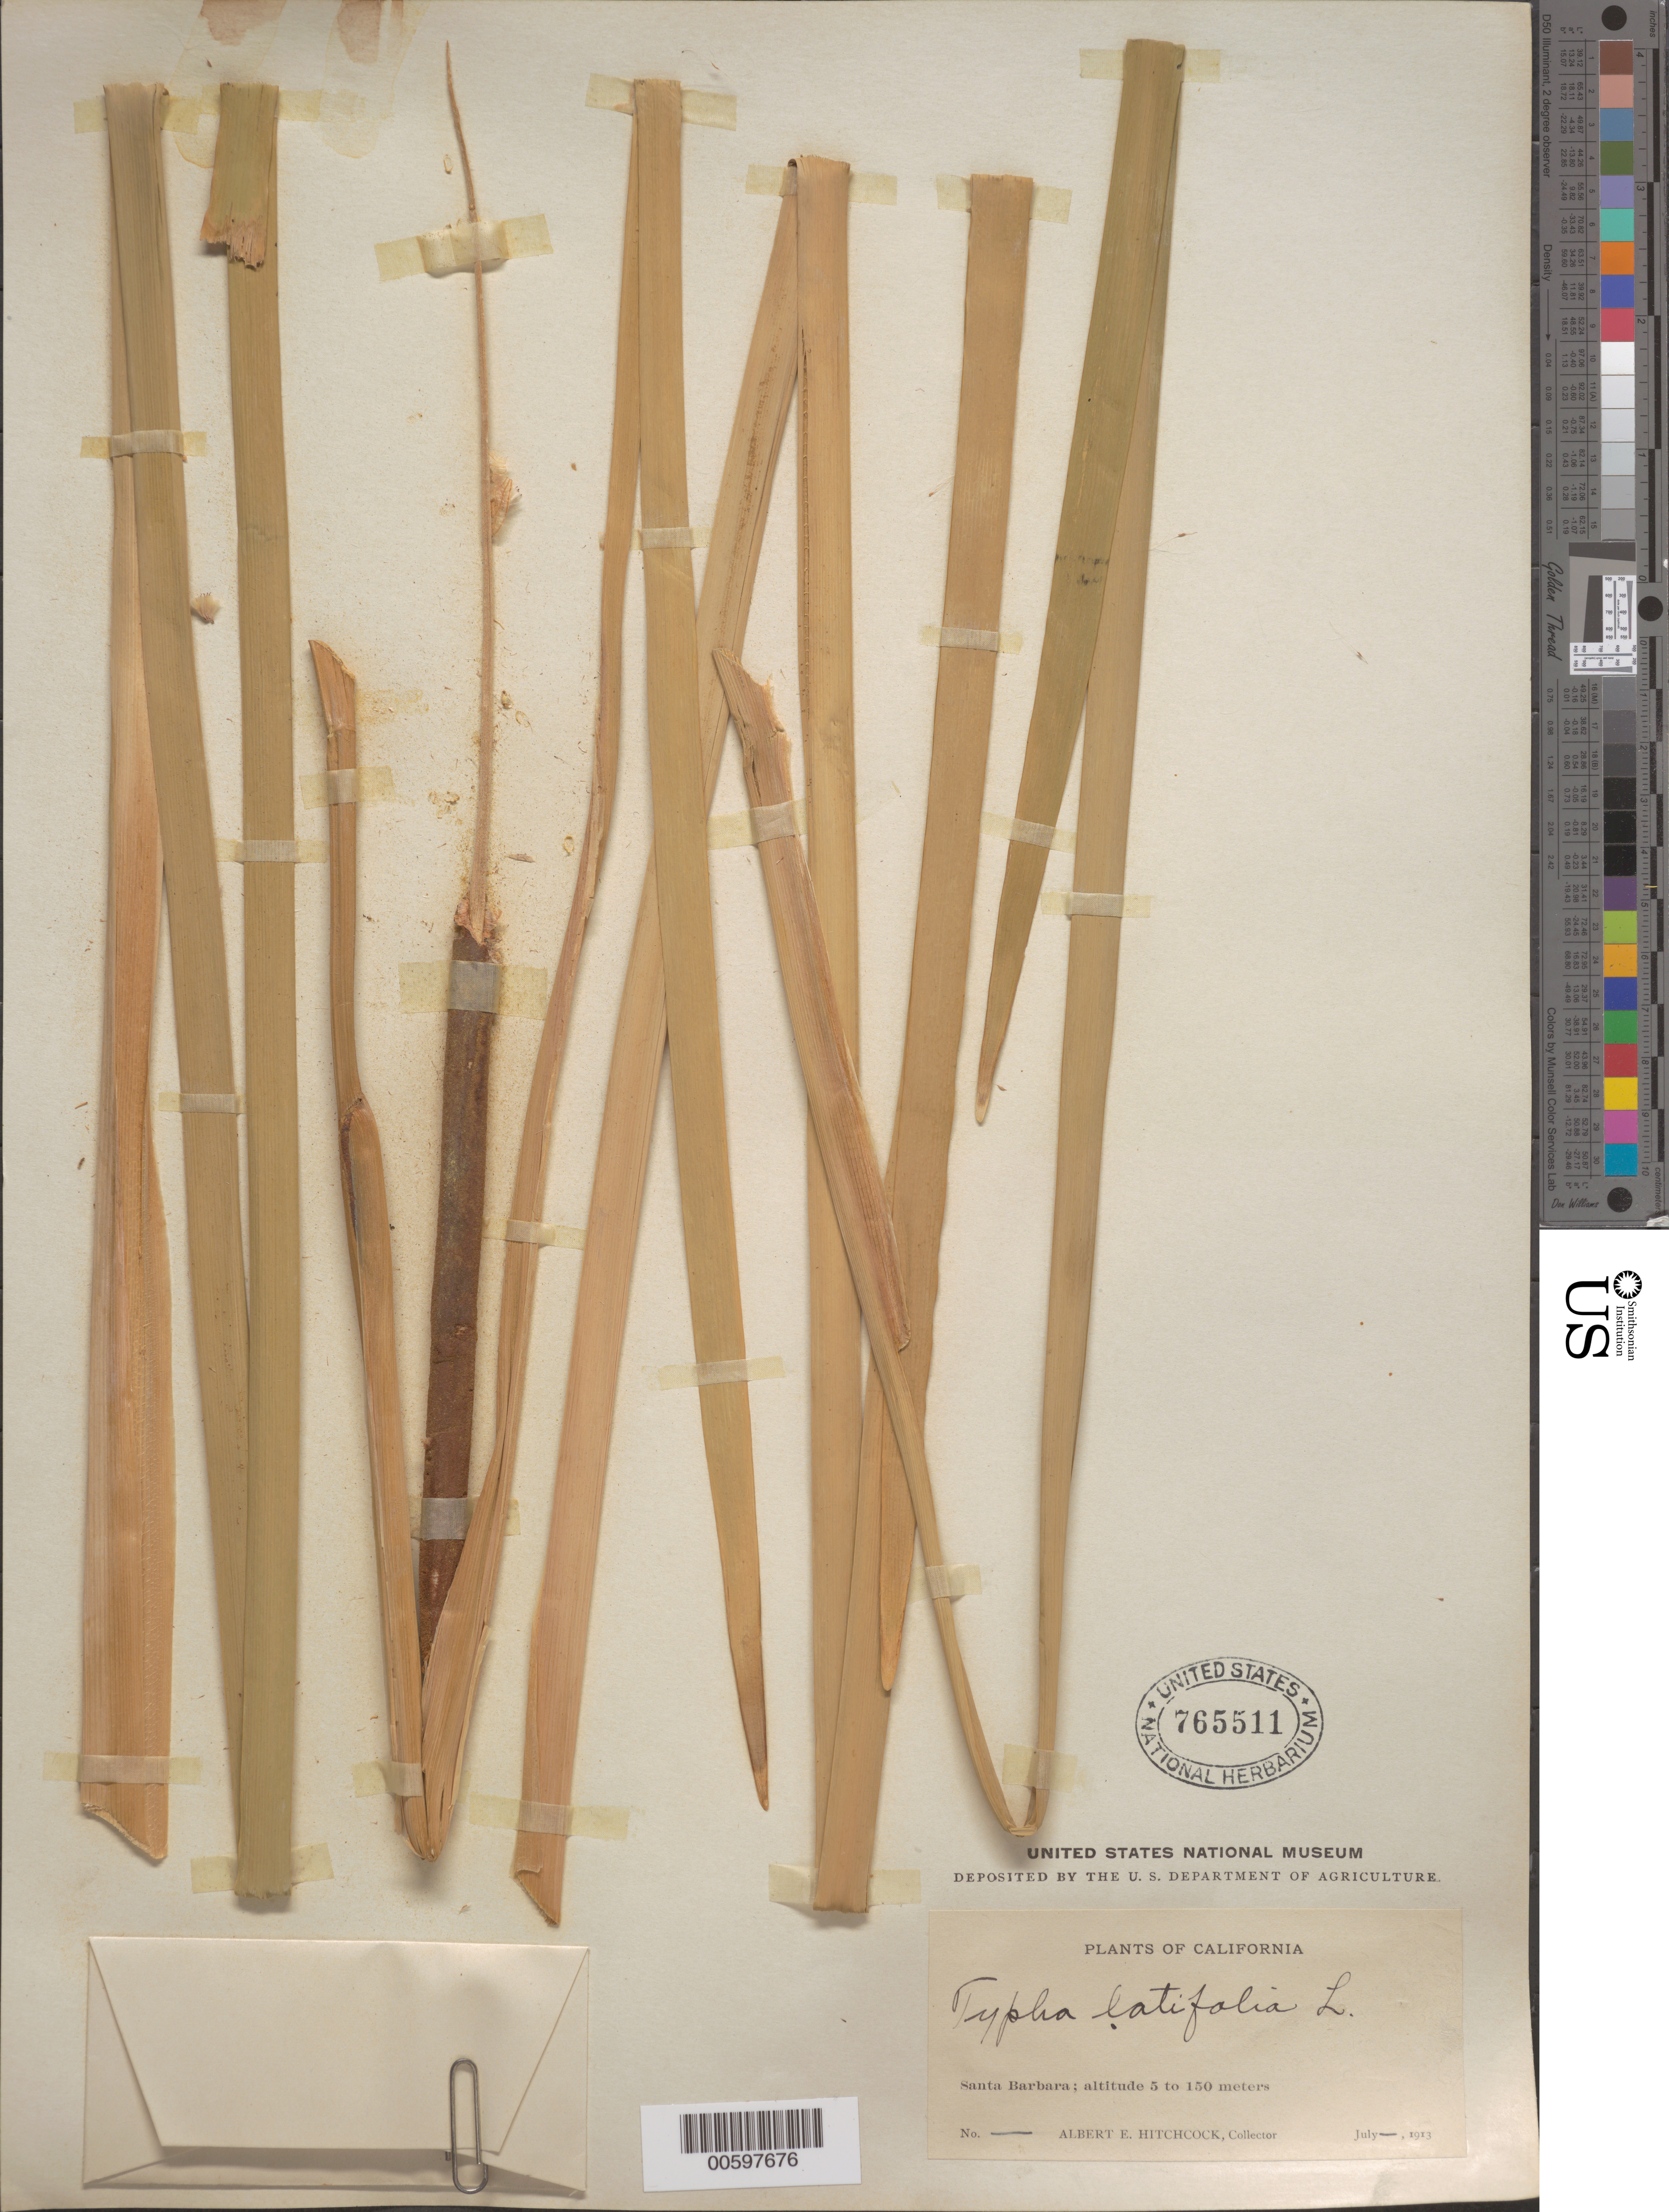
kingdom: Plantae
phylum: Tracheophyta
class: Liliopsida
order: Poales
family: Typhaceae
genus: Typha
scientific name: Typha latifolia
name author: L.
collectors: A. S. Hitchcock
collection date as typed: Jul 1913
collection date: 1913-07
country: United States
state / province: California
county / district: Santa Barbara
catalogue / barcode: US 765511